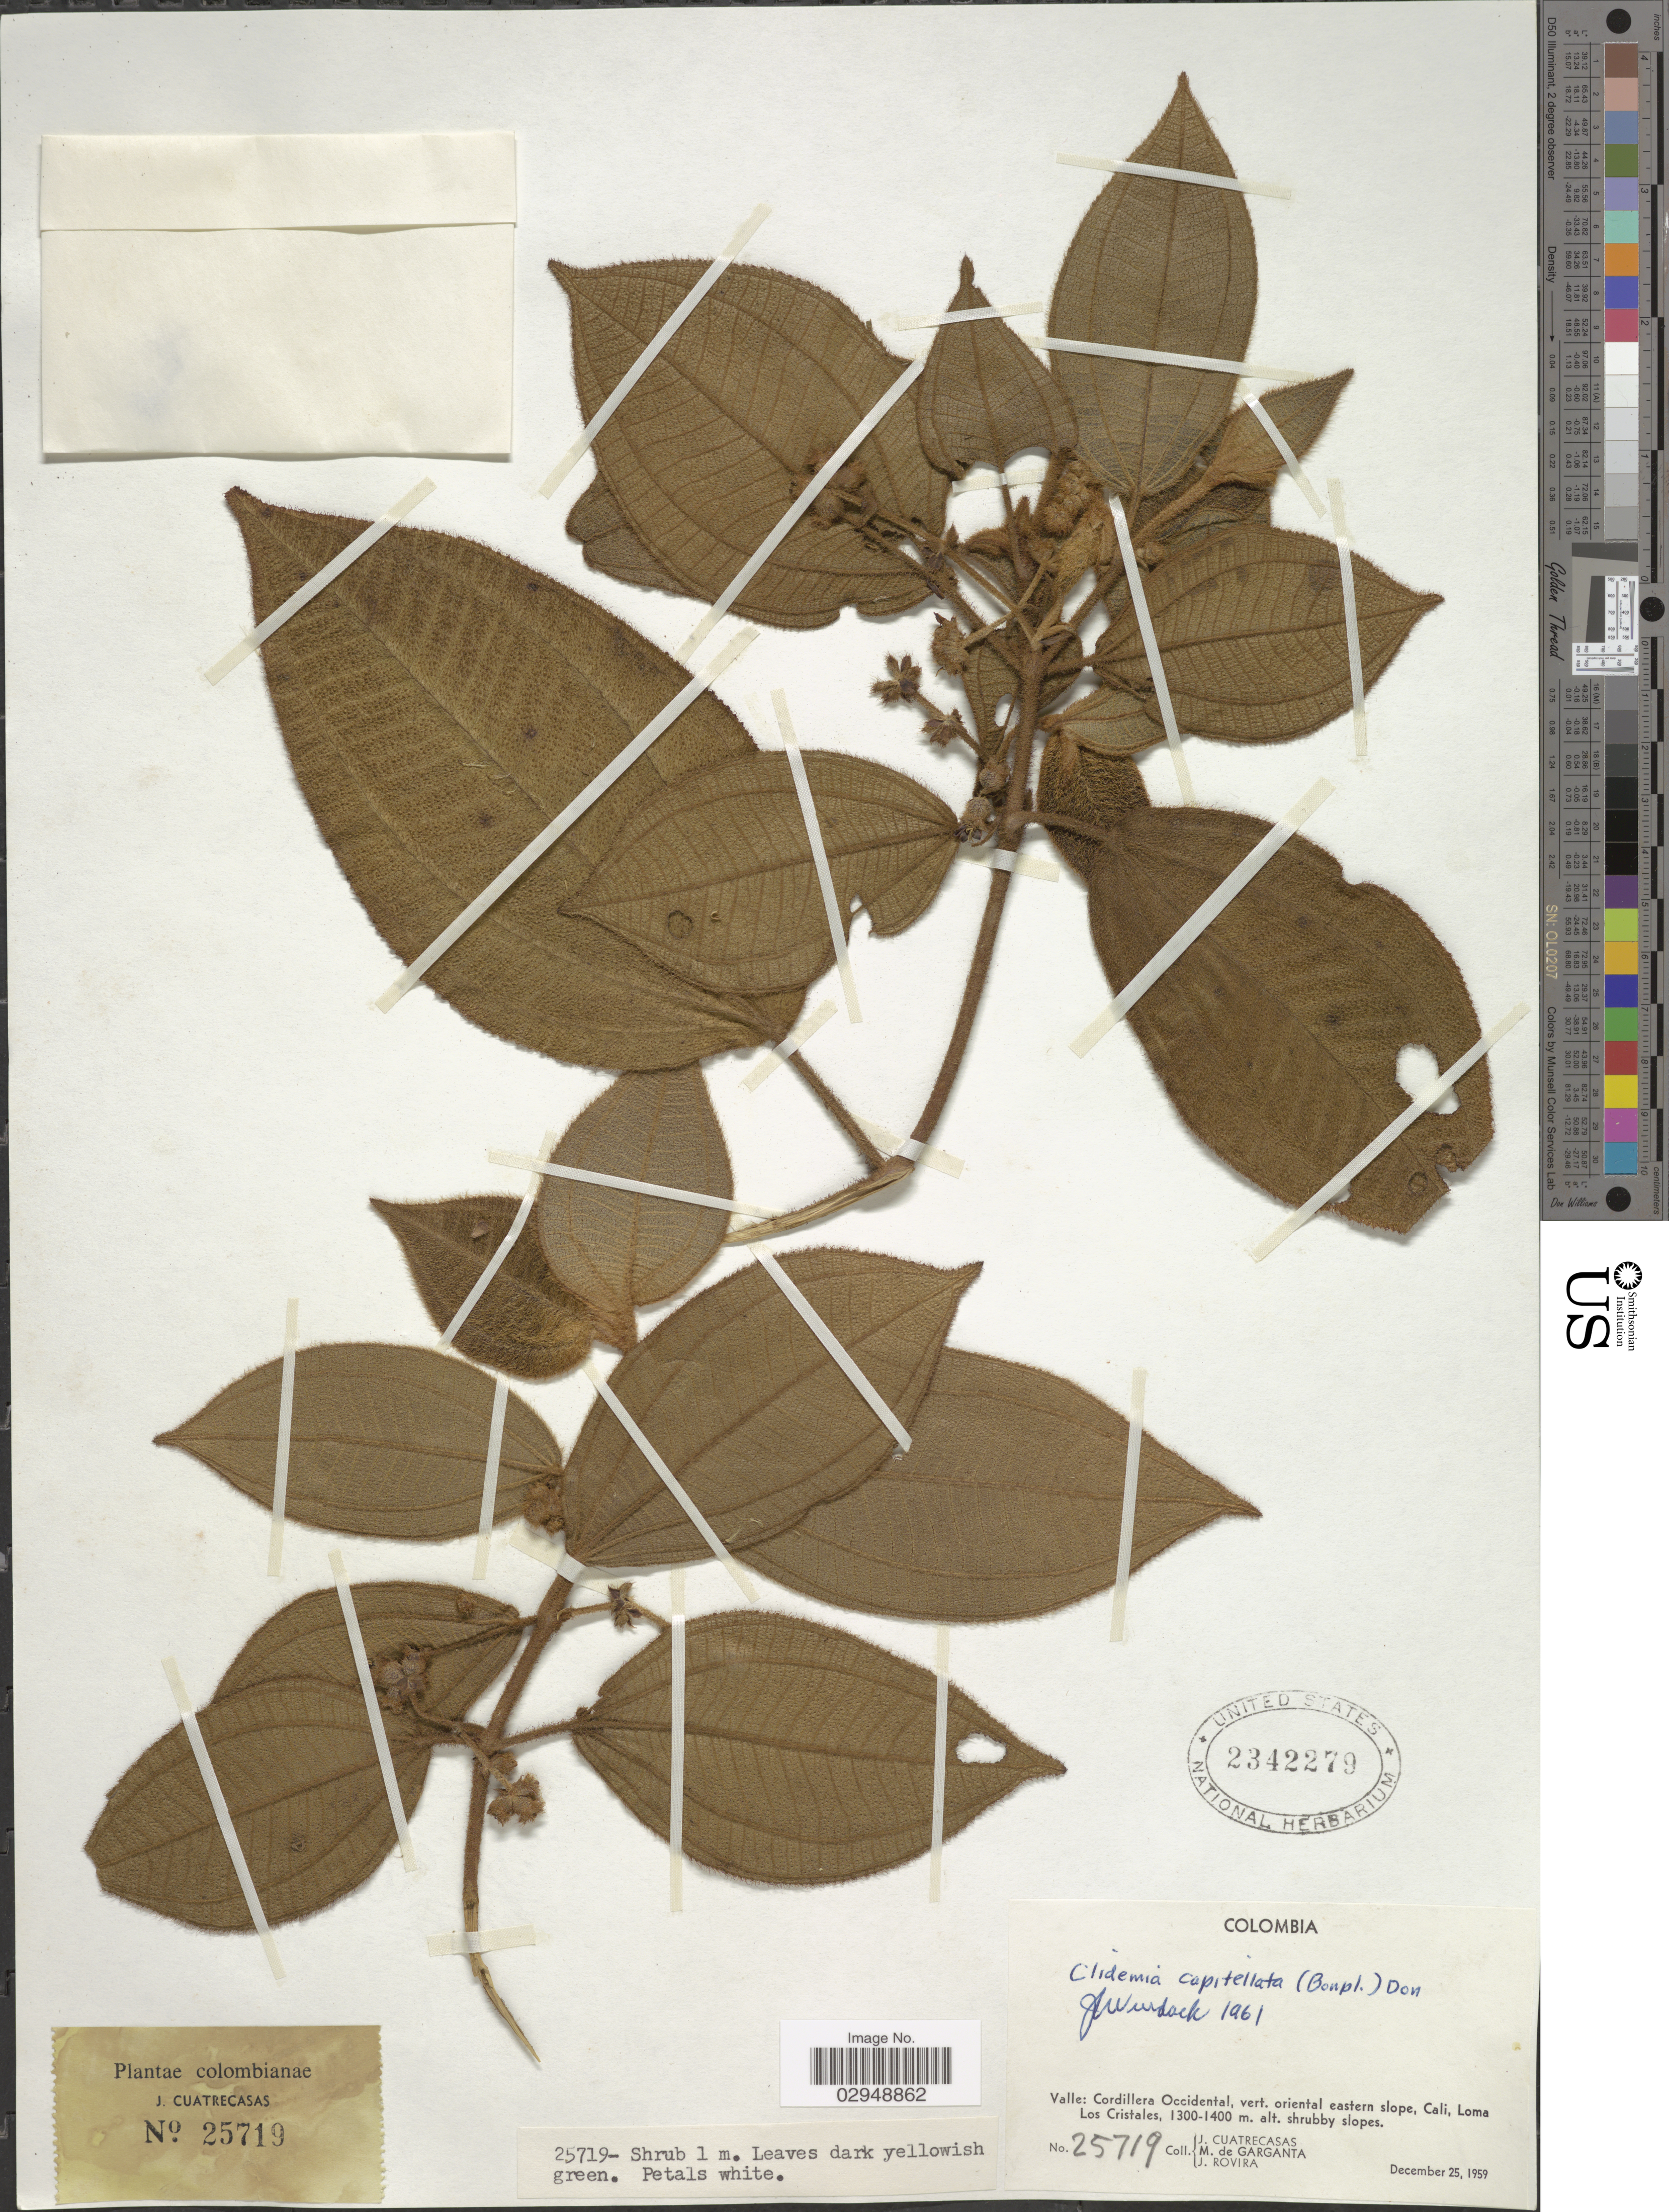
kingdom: Plantae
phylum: Tracheophyta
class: Magnoliopsida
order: Myrtales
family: Melastomataceae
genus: Clidemia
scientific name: Clidemia capitellata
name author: (Bonpl.) D. Don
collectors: J. Cuatrecasas, M. Garganta & J. Rovira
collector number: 25719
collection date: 1959-12-25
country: Colombia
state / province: Valle del Cauca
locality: Valle: Cordillera Occidental, vert. oriental eastern slope, Cali, Loma Los Cristales.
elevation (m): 1300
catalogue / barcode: US 2342279